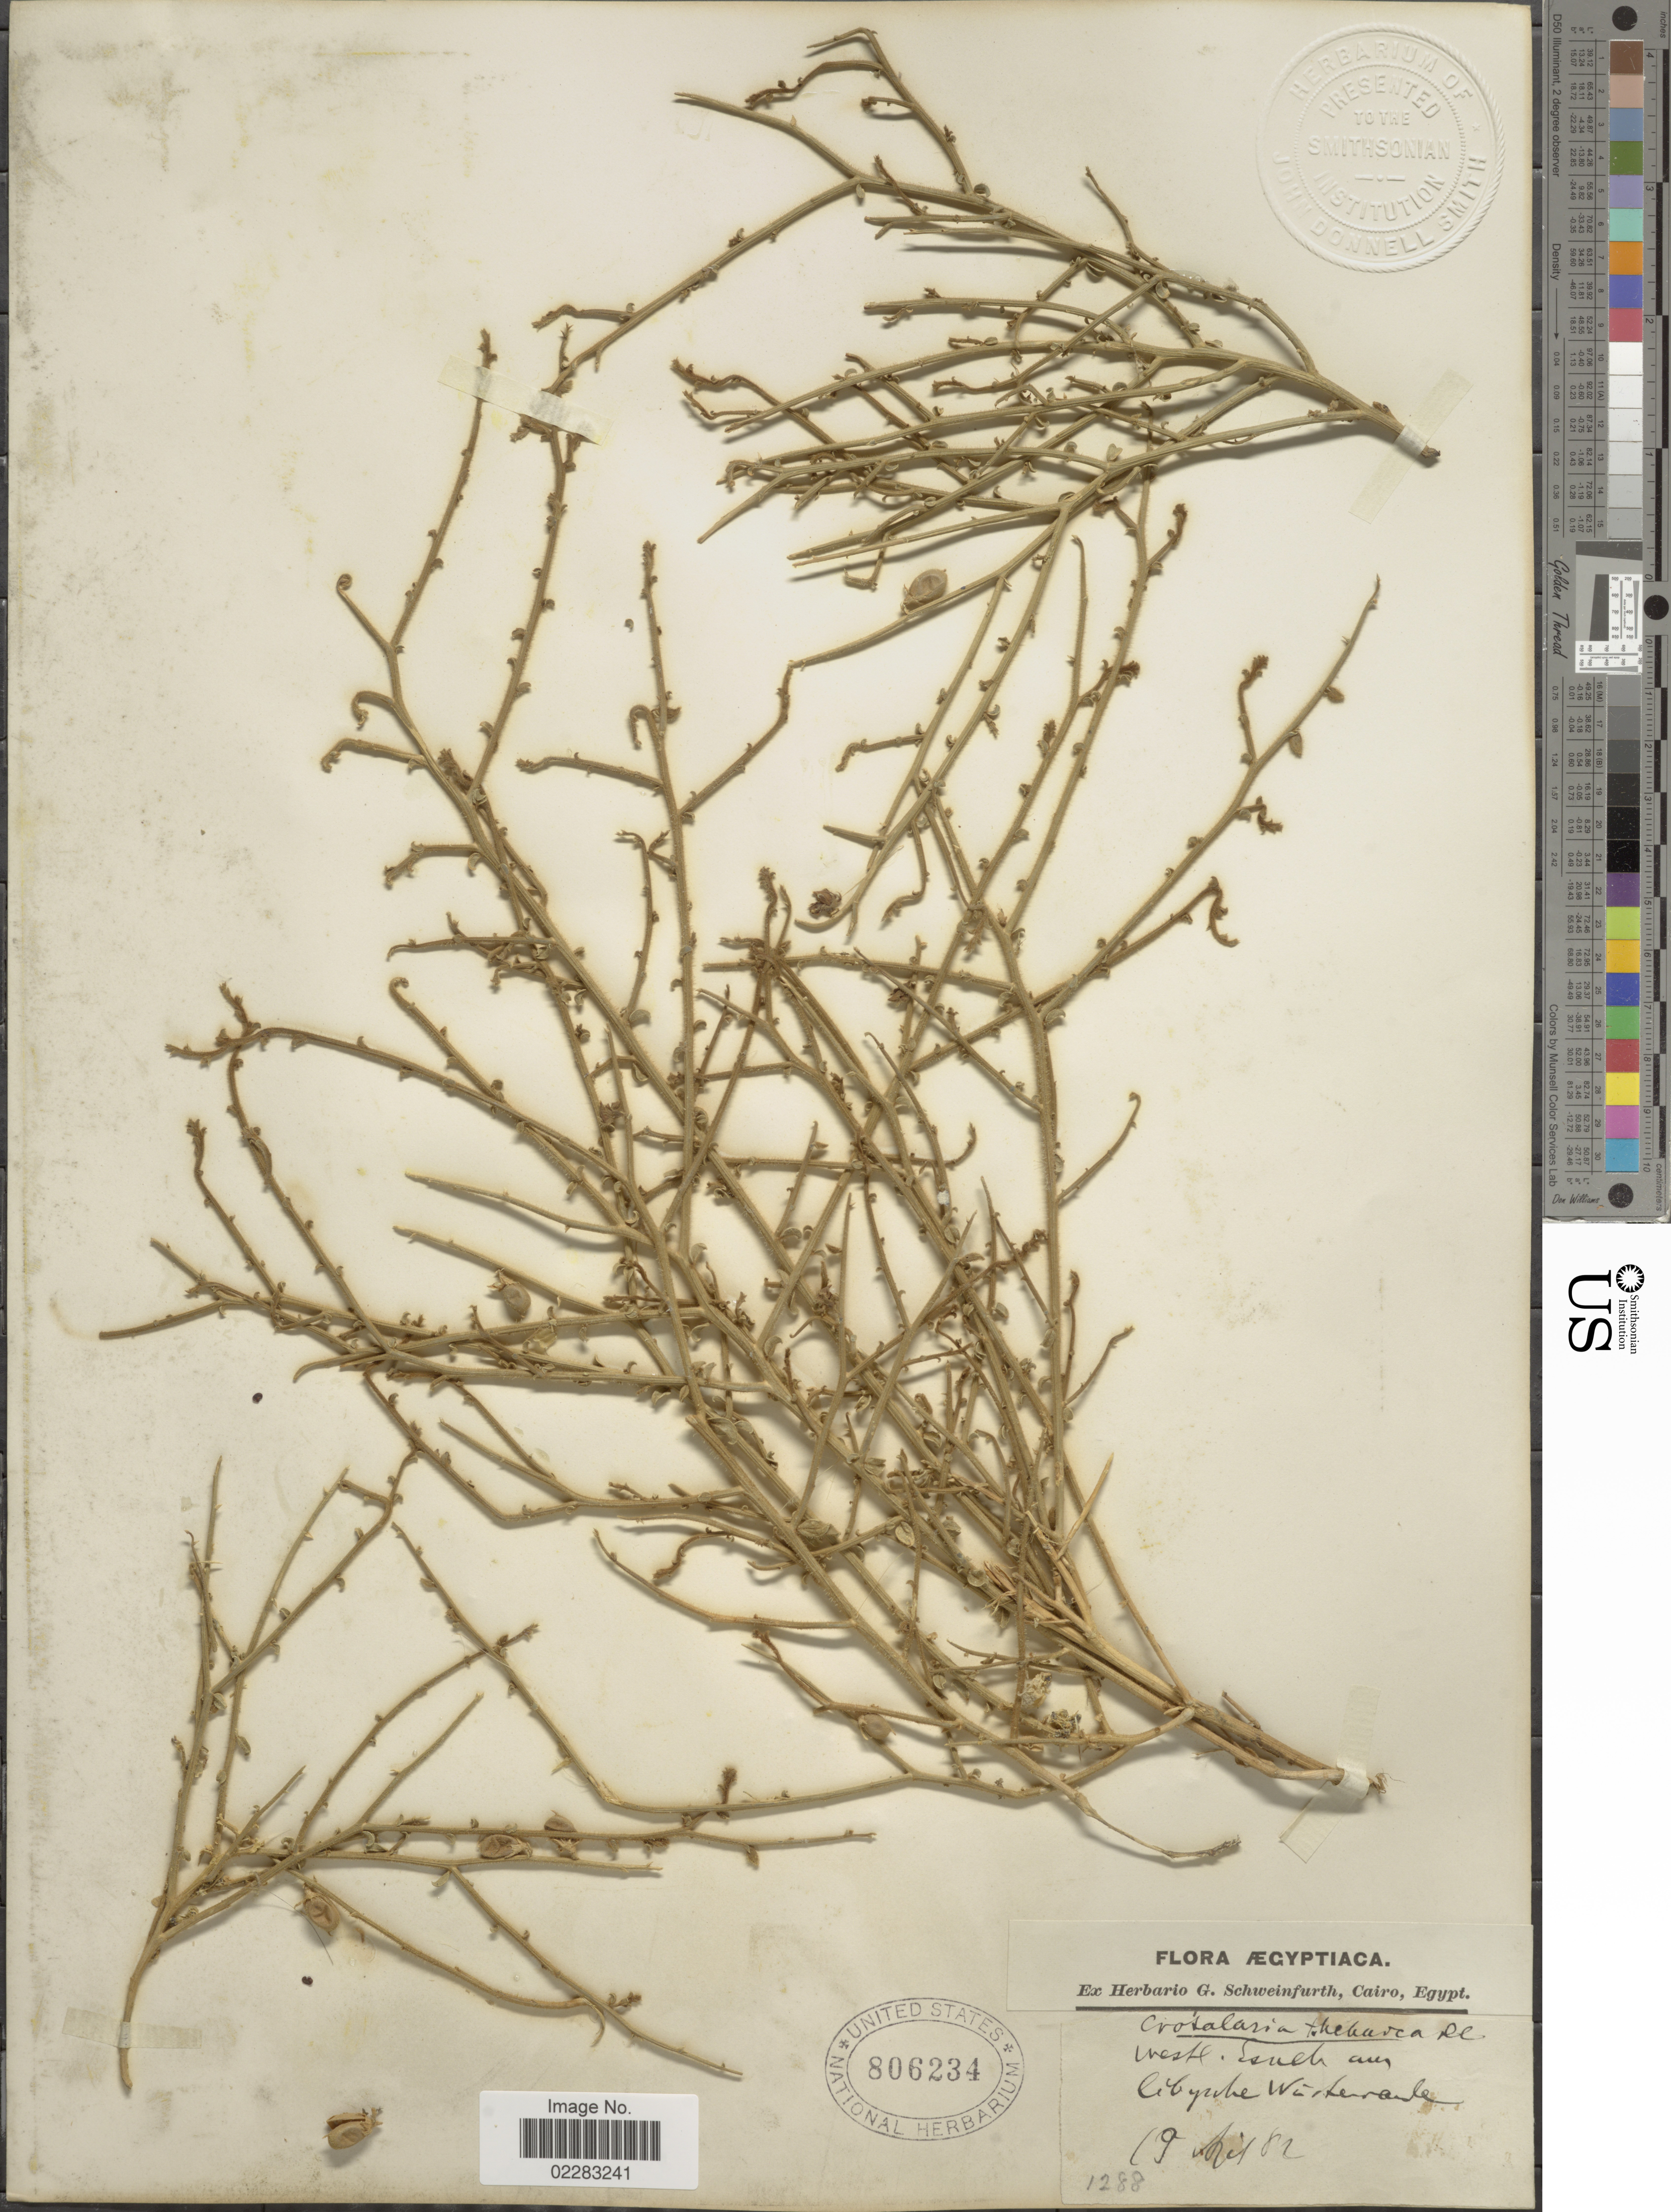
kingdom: Plantae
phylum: Tracheophyta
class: Magnoliopsida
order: Fabales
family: Fabaceae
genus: Crotalaria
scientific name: Crotalaria thebaica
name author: (Delile) DC.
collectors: ex herb. G. Schweinfurth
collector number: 1288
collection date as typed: Transcribed d/m/y: 19/8/82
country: Egypt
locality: Aegyptiaca, Westl. Esneh am libysche Wüste rande.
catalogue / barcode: US 806234